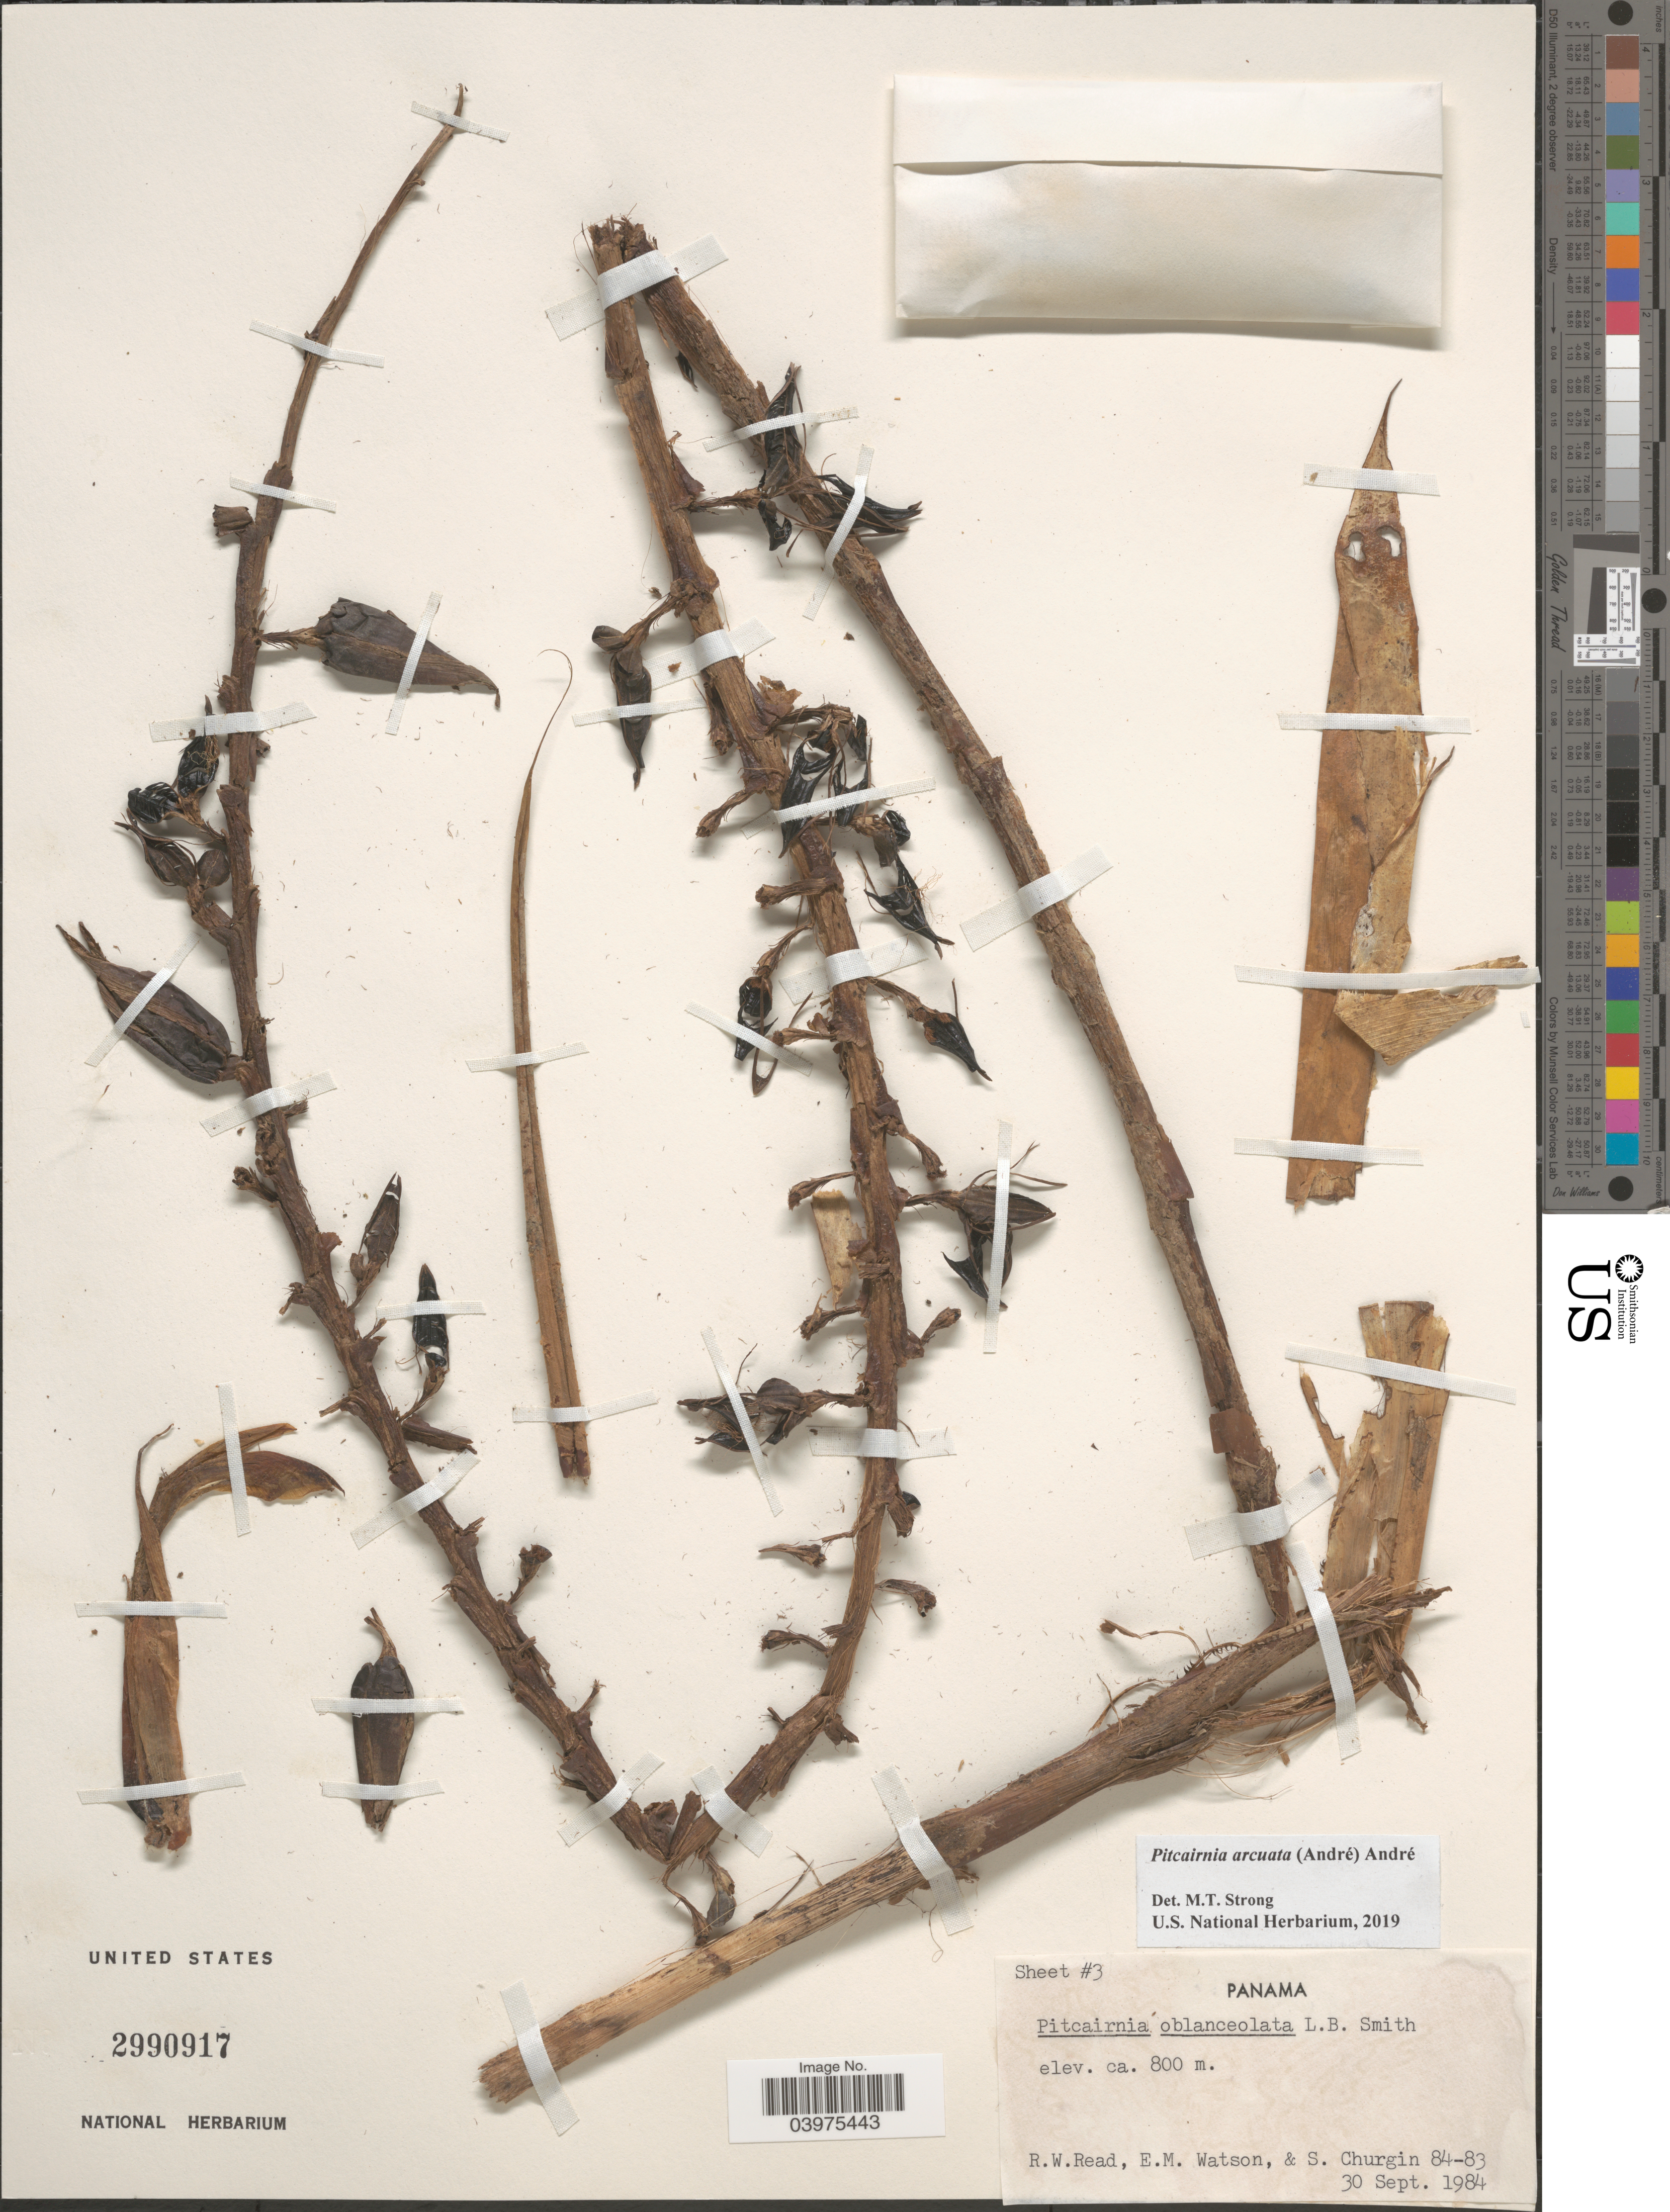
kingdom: Plantae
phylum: Tracheophyta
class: Liliopsida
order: Poales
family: Bromeliaceae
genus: Pitcairnia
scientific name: Pitcairnia arcuata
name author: (André) André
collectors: R. W. Read, E. M. Watson & S. Churgin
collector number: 84-83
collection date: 1984-09-30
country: Panama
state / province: Panamá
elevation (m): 800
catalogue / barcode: US 2990917